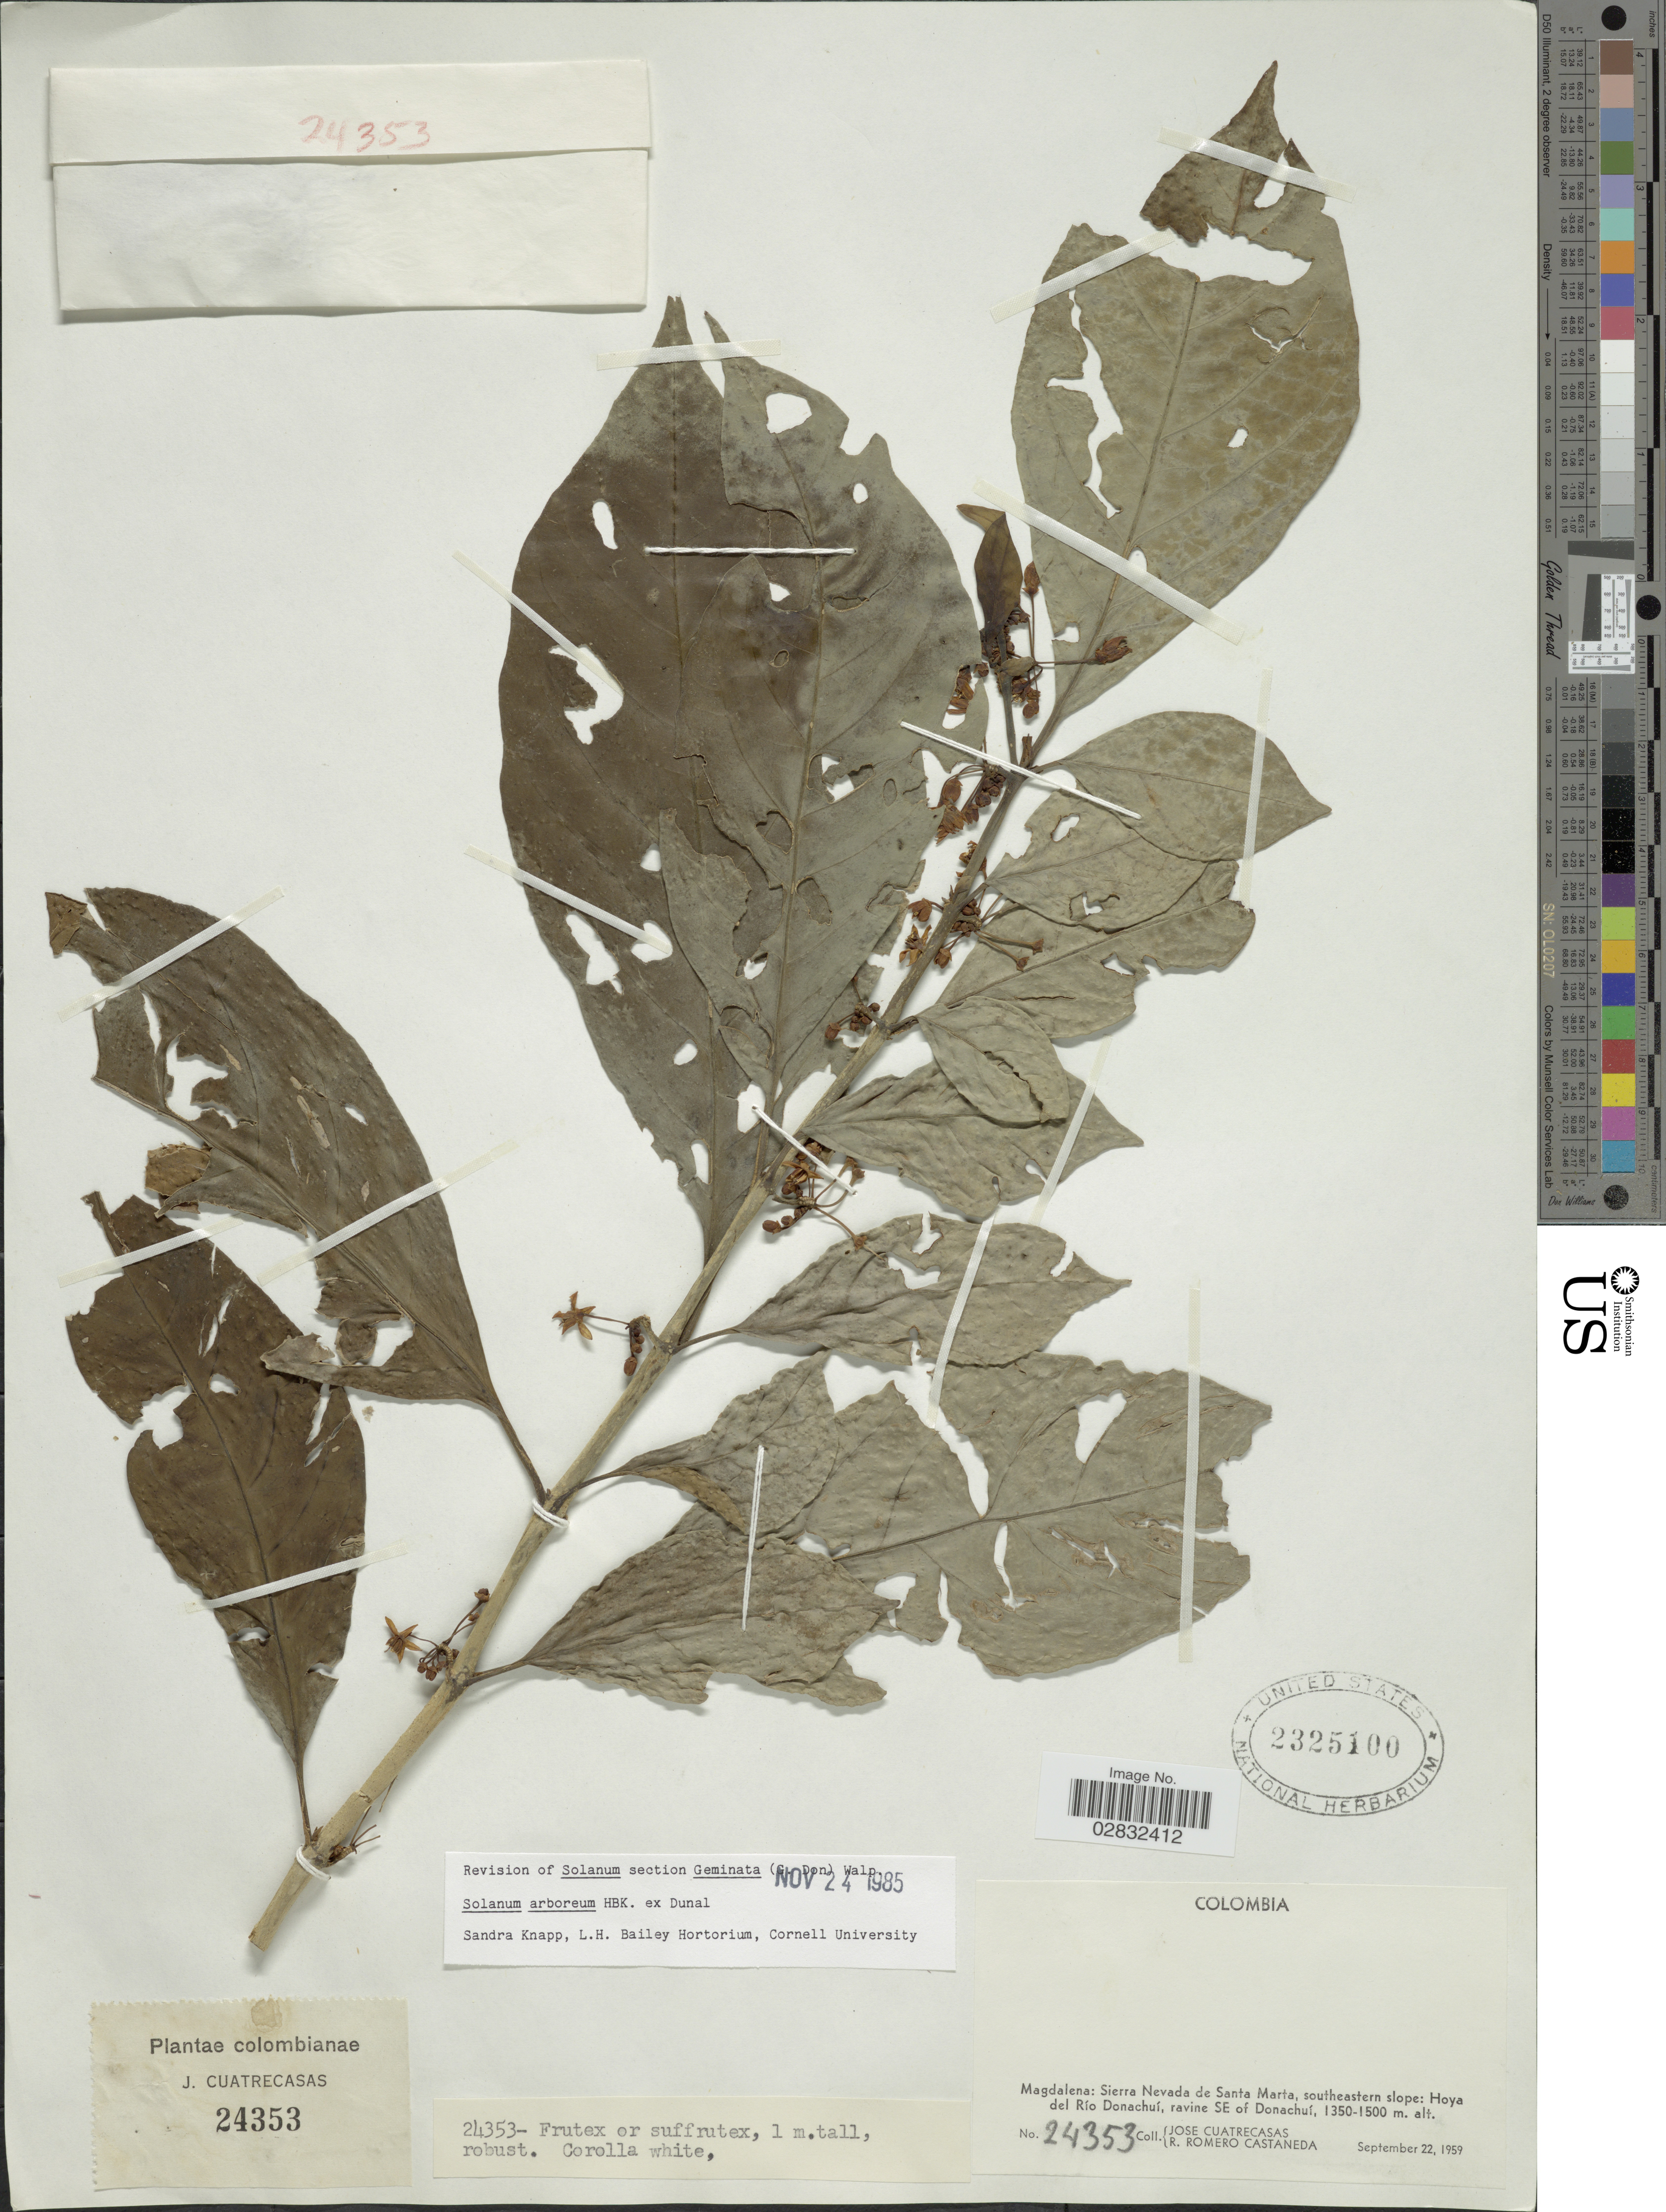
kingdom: Plantae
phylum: Tracheophyta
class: Magnoliopsida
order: Solanales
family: Solanaceae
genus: Solanum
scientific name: Solanum arboreum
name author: Dunal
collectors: J. Cuatrecasas & R. Romero Castañeda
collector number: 24353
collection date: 1959-09-22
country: Colombia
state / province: Magdalena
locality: Magdalena: Sierra Nevada de Santa Marta, southeastern slope: Hoya del Río Donachuí, ravine SE of Donachuí.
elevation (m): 1350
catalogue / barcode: US 2325100